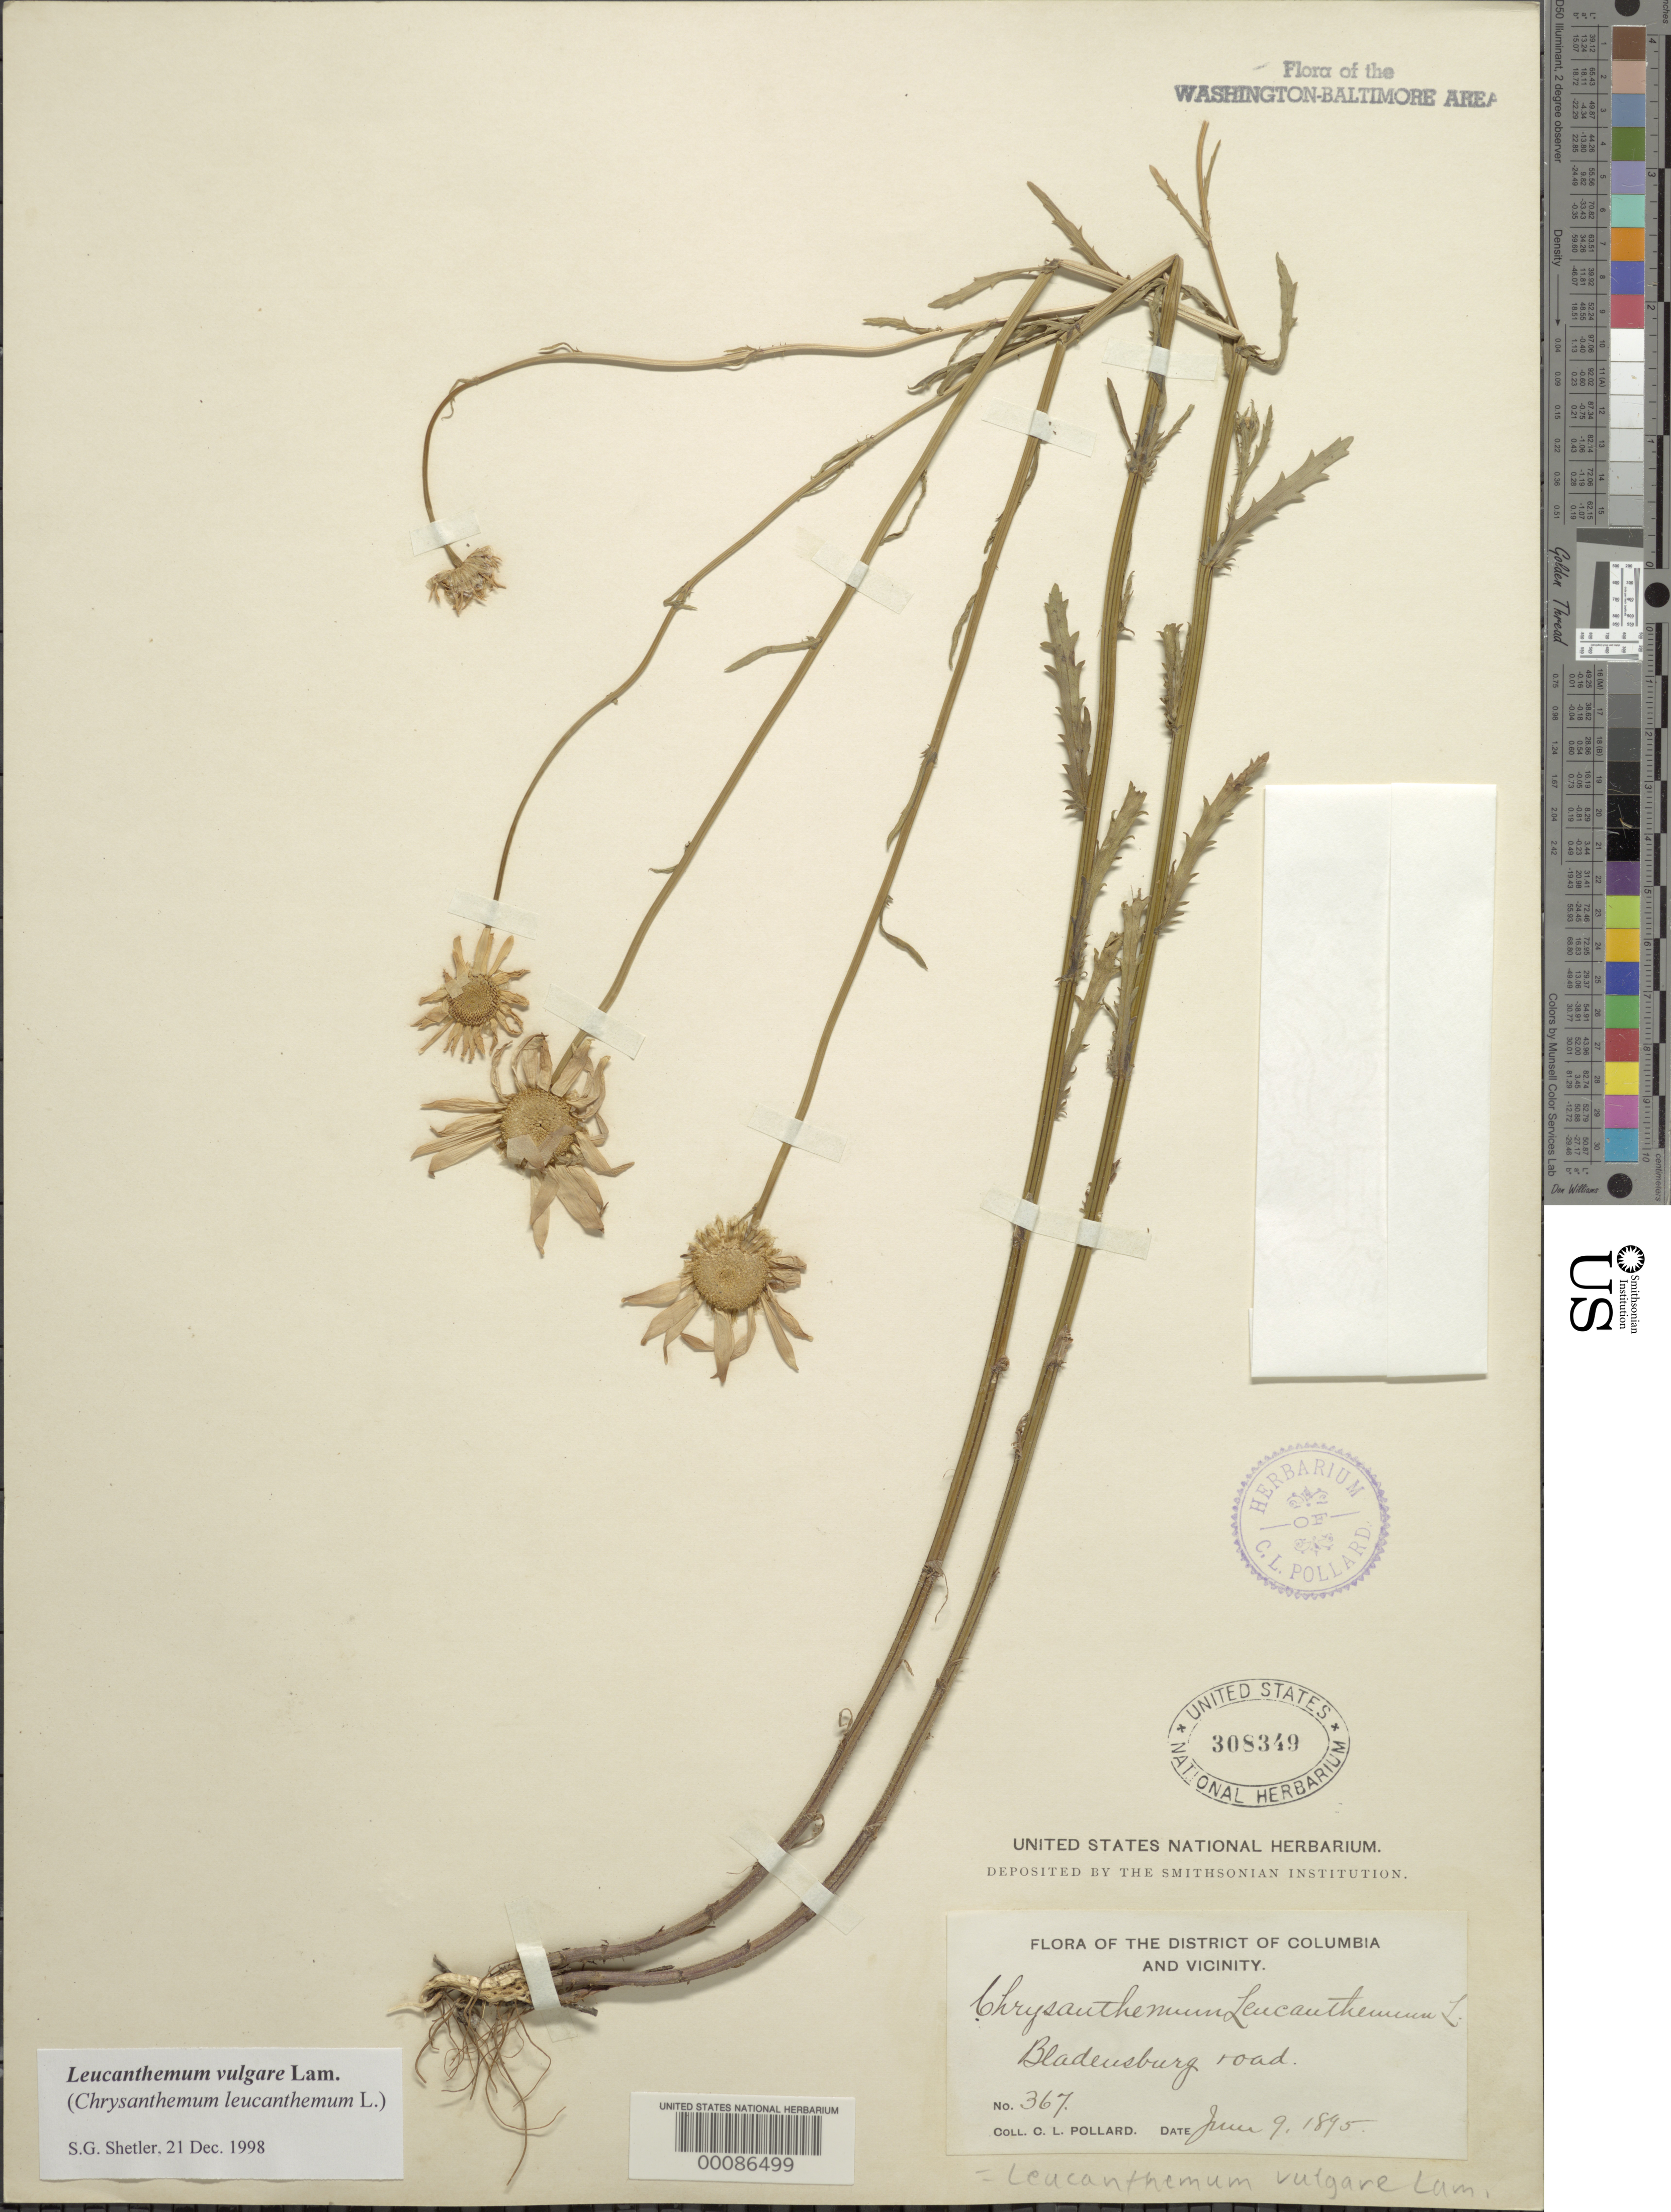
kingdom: Plantae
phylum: Tracheophyta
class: Magnoliopsida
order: Asterales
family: Asteraceae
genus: Leucanthemum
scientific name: Leucanthemum vulgare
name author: Lam.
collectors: C. L. Pollard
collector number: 367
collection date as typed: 09 Jun 1895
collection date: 1895-06-09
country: United States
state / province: Maryland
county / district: Prince George's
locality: Bladensburg Road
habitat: Meadow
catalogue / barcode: US 308349